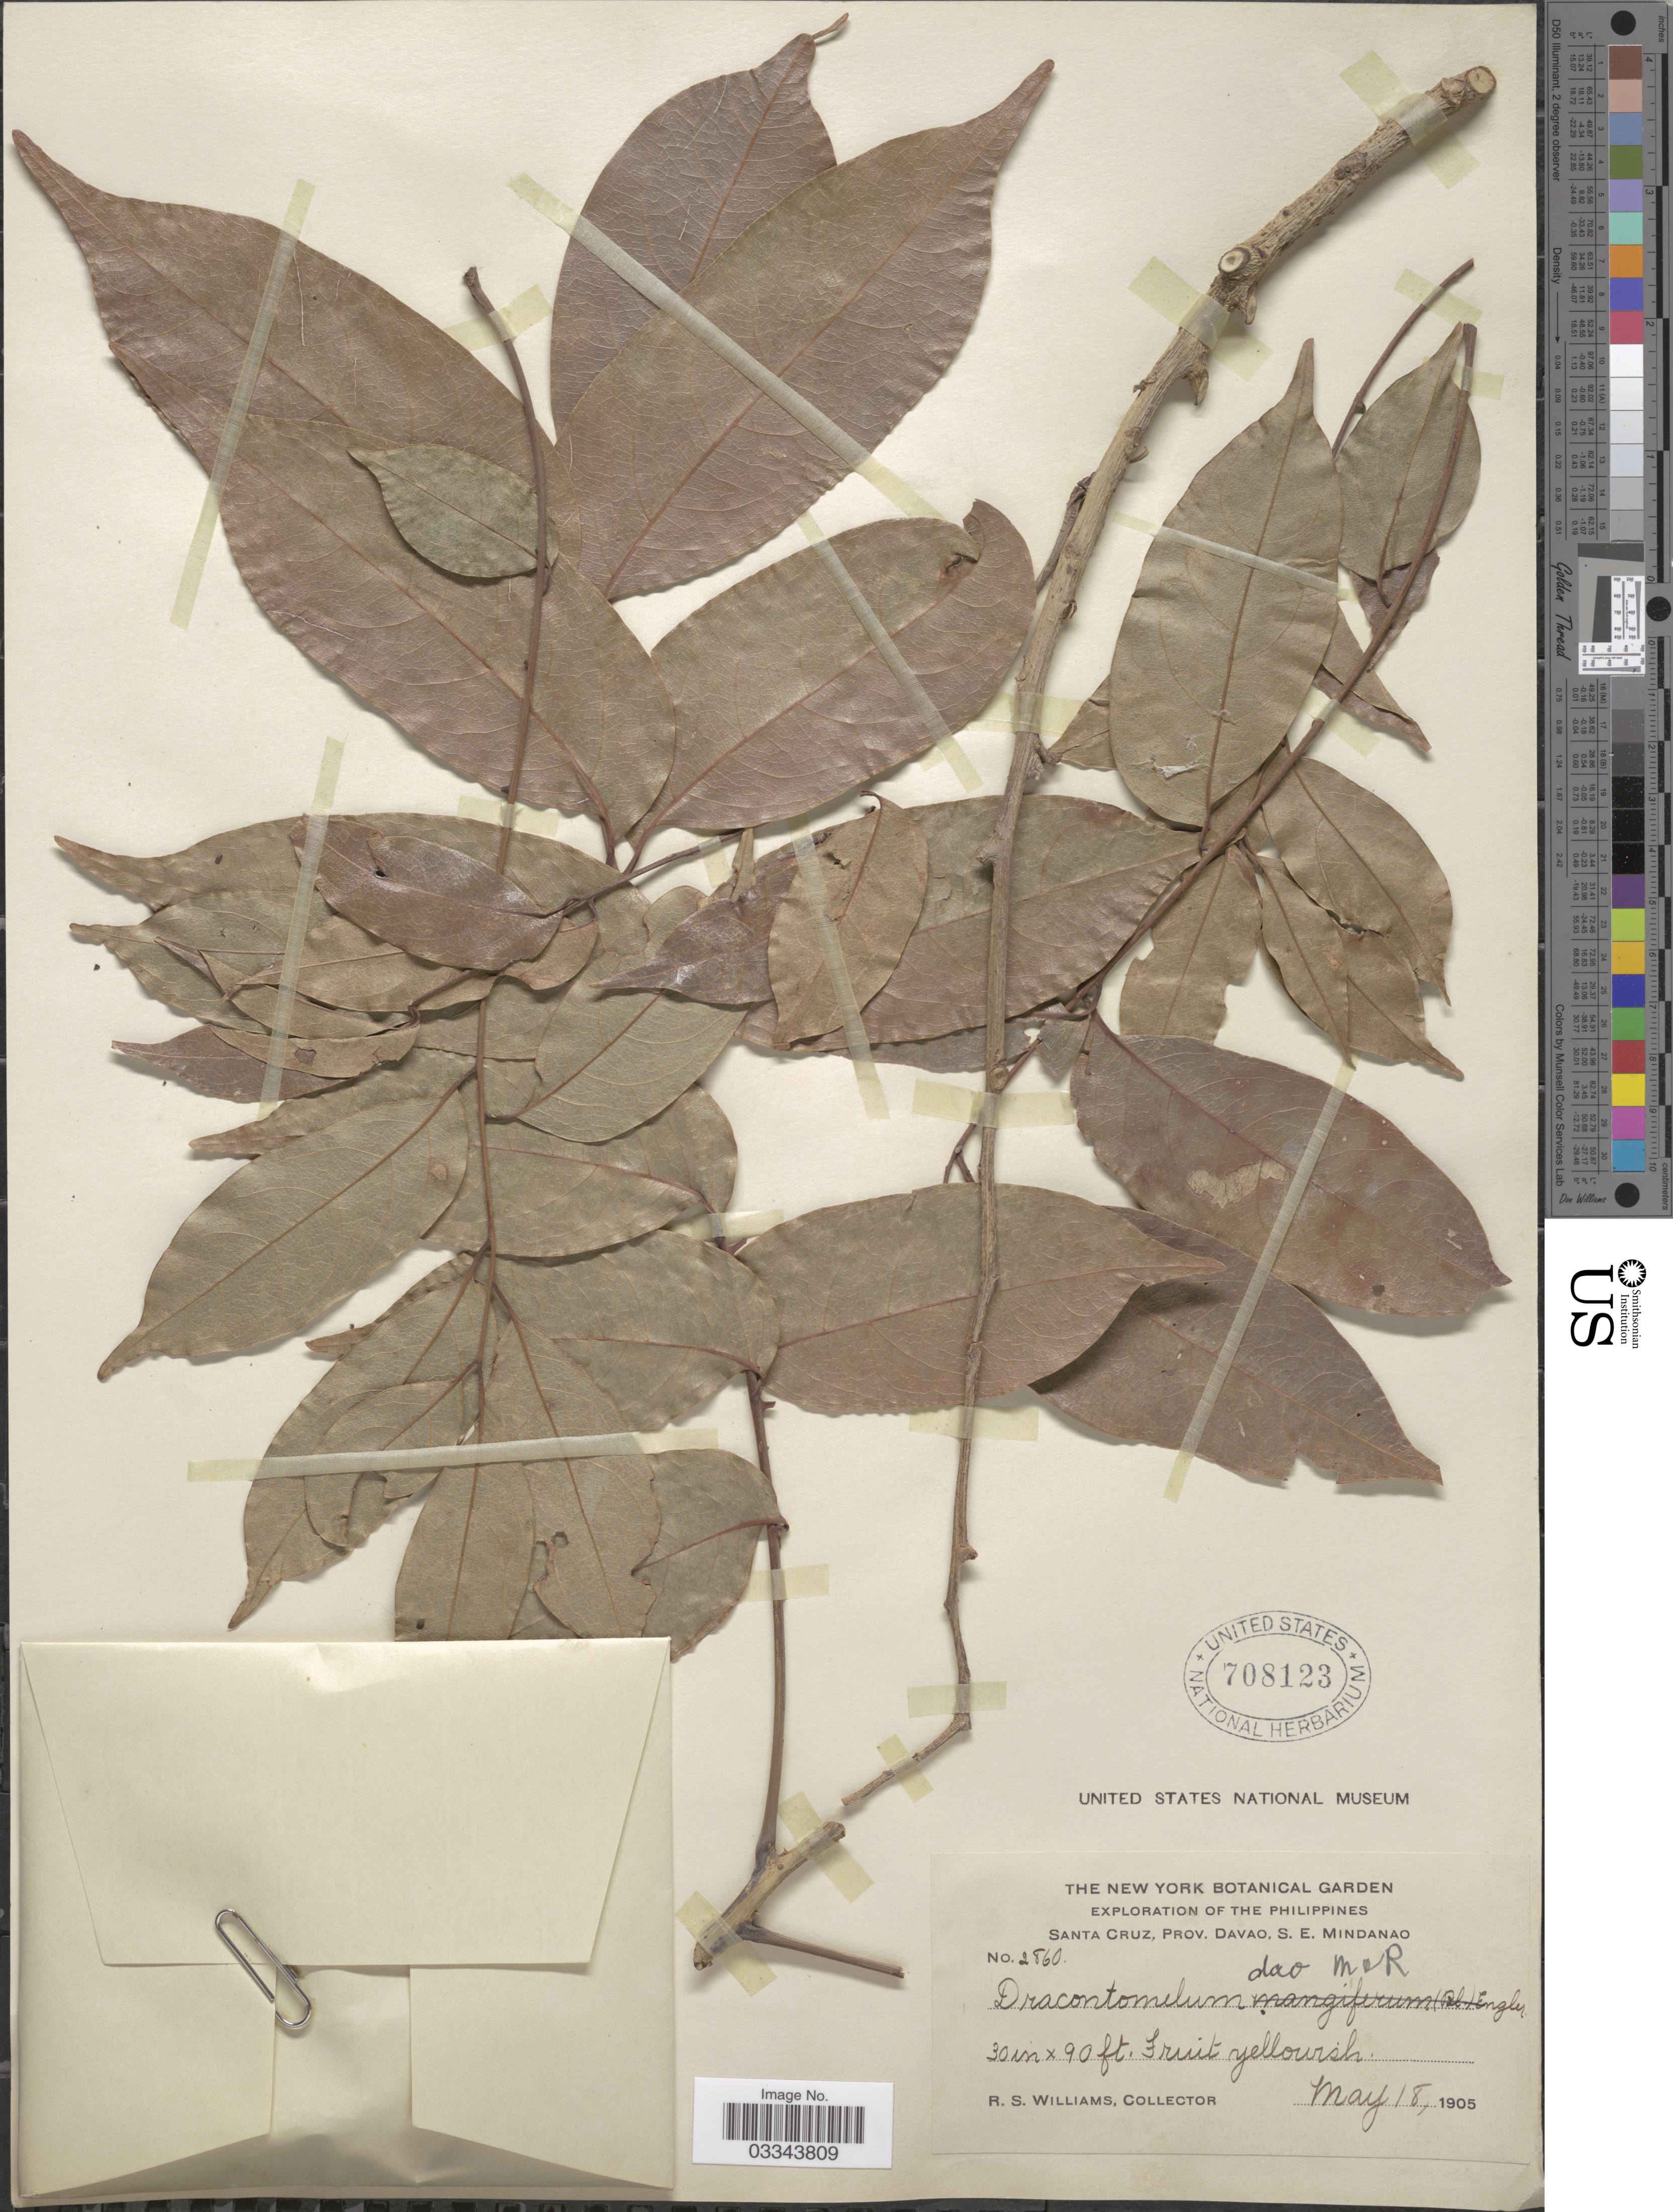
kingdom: Plantae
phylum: Tracheophyta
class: Magnoliopsida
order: Sapindales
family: Anacardiaceae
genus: Dracontomelon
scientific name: Dracontomelon dao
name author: (Blanco) Merr. & Rolfe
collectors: R. S. Williams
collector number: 2860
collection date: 1905-05-18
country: Philippines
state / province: Davao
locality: Santa Cruz, S. E. Mindanao.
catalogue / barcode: US 708123